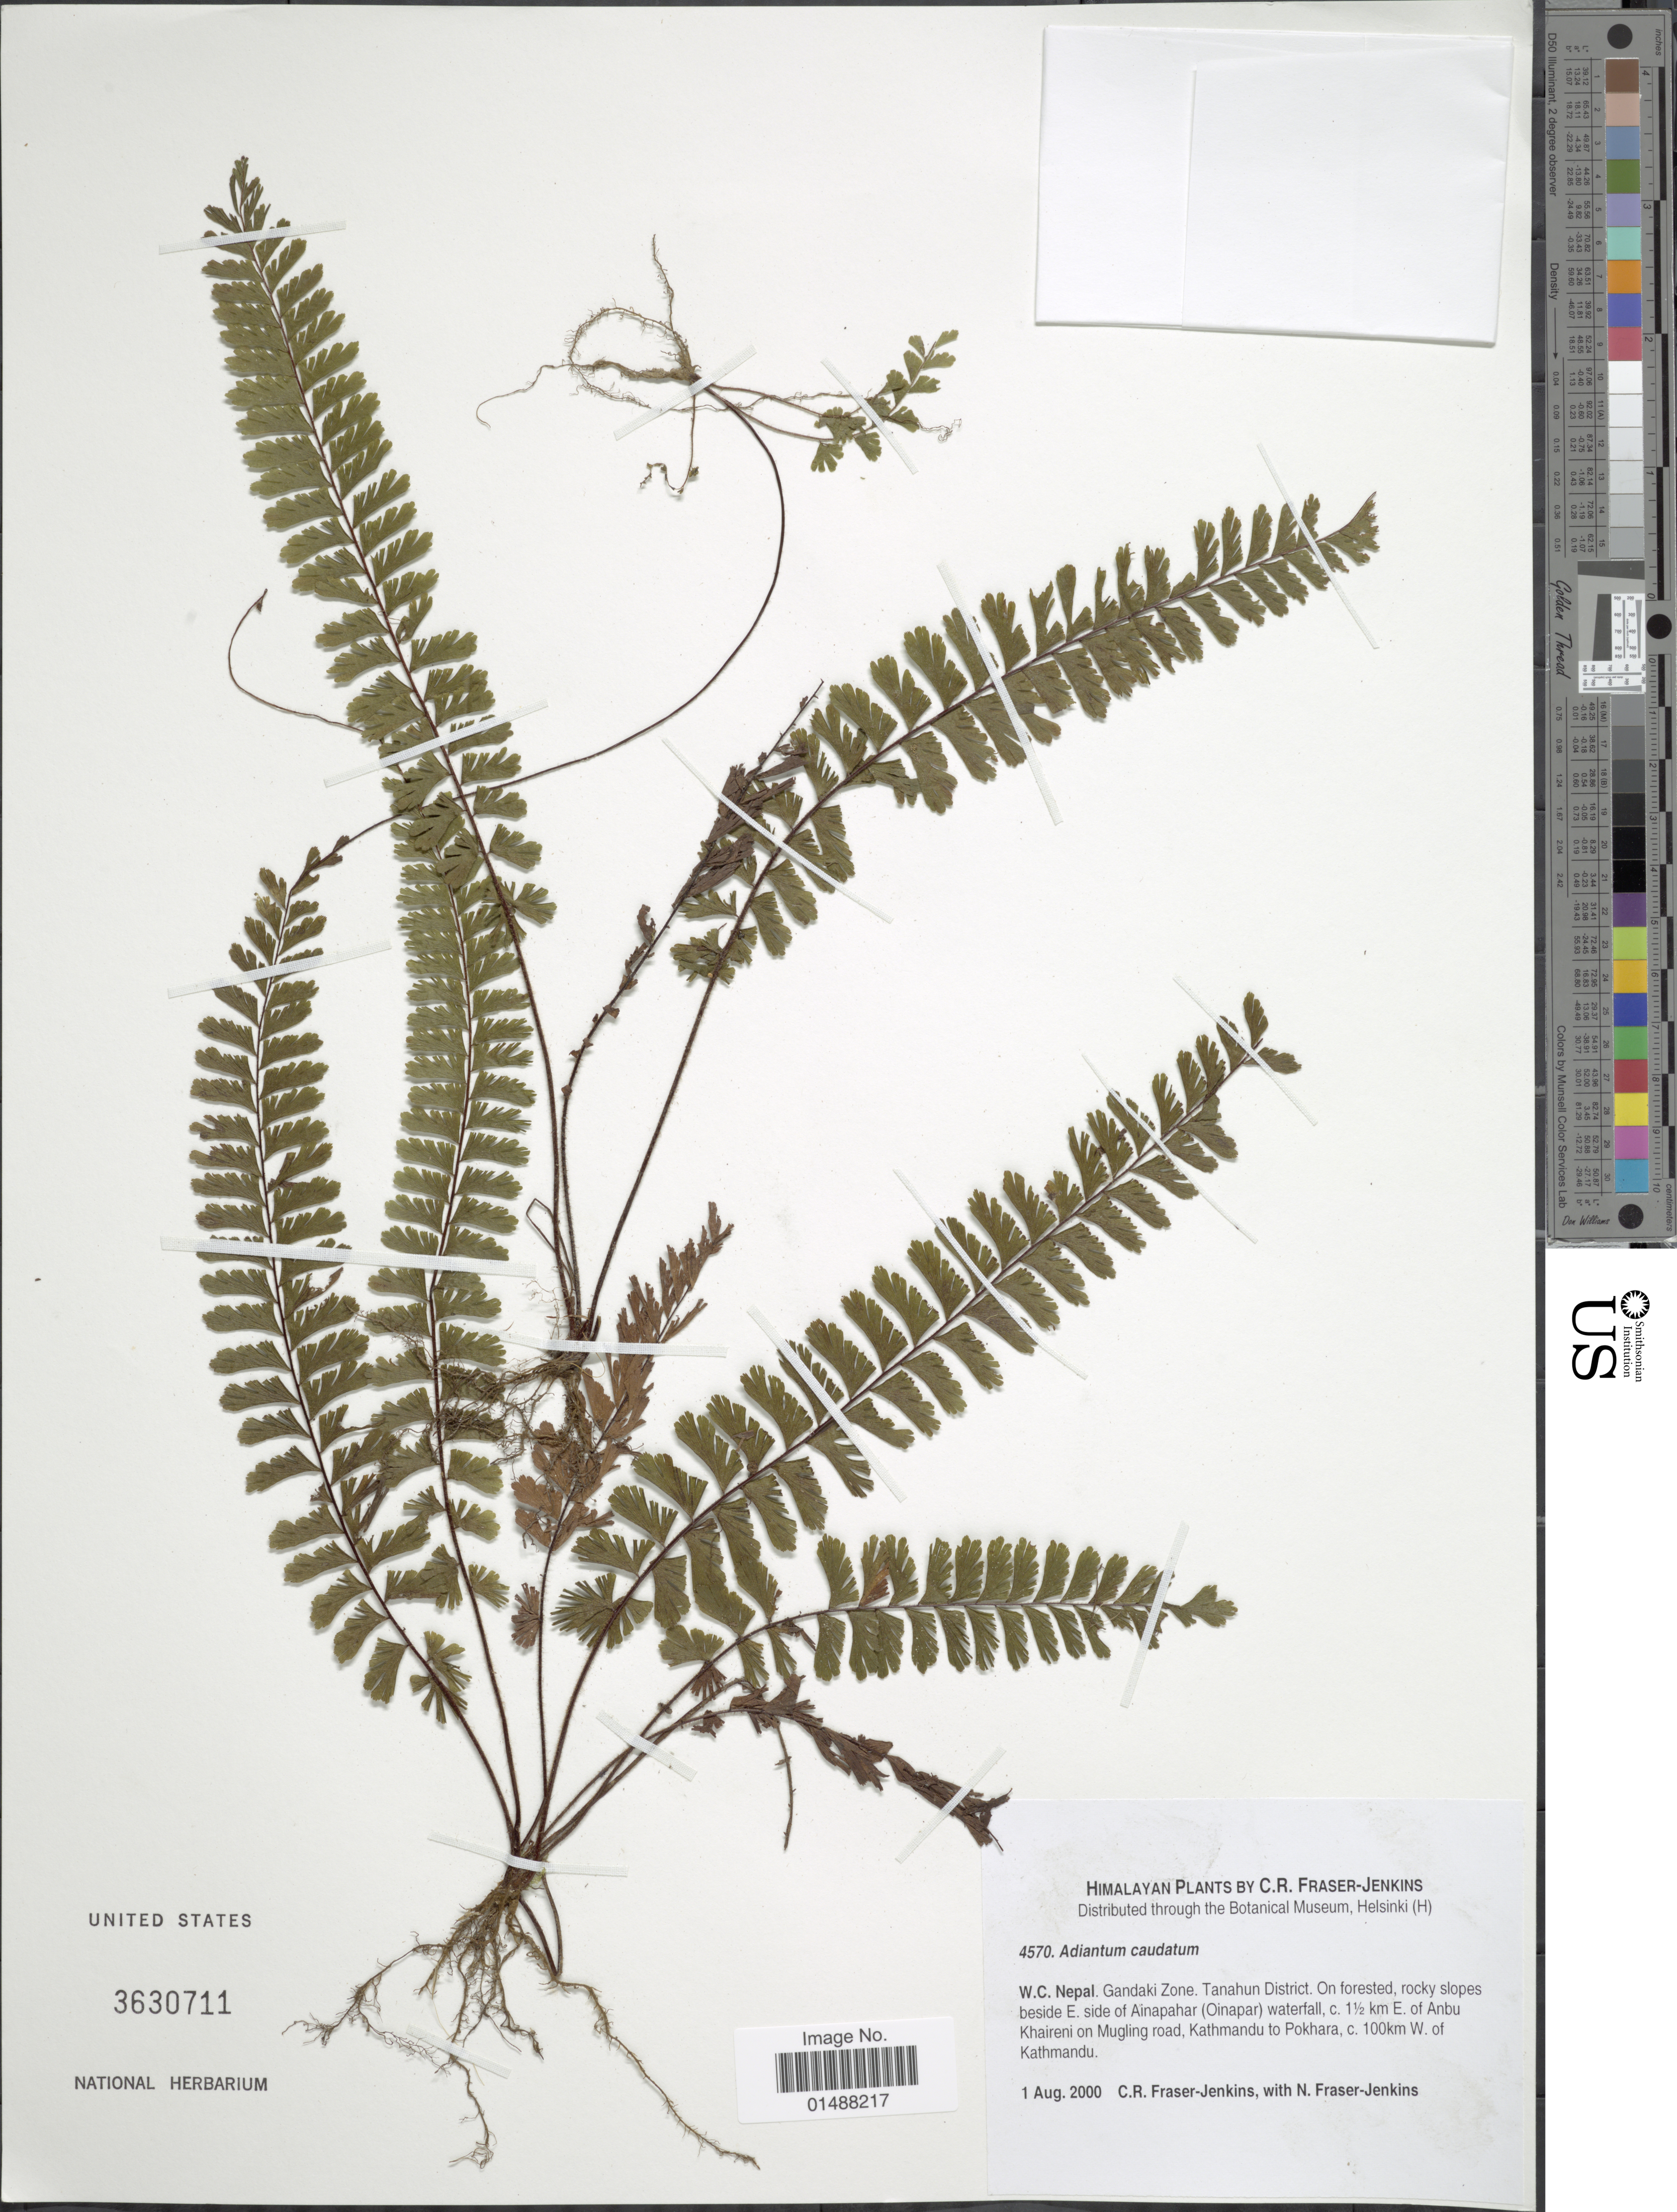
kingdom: Plantae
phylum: Tracheophyta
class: Polypodiopsida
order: Polypodiales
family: Pteridaceae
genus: Adiantum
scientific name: Adiantum caudatum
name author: L.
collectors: C. R. Fraser-Jenkins & N. Fraser-Jenkins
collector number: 4570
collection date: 2000-08-01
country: Nepal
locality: Gandaki zone. Tanahun District. On forested, rocky slopes beside E. side of Ainapahar (Oinapar) waterfall, c.1,5 km E. of Anbu Khaireni on Mugling road, Kathmandu to Pokhara, c. 100km W. of Kathmandu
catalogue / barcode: US 3630711